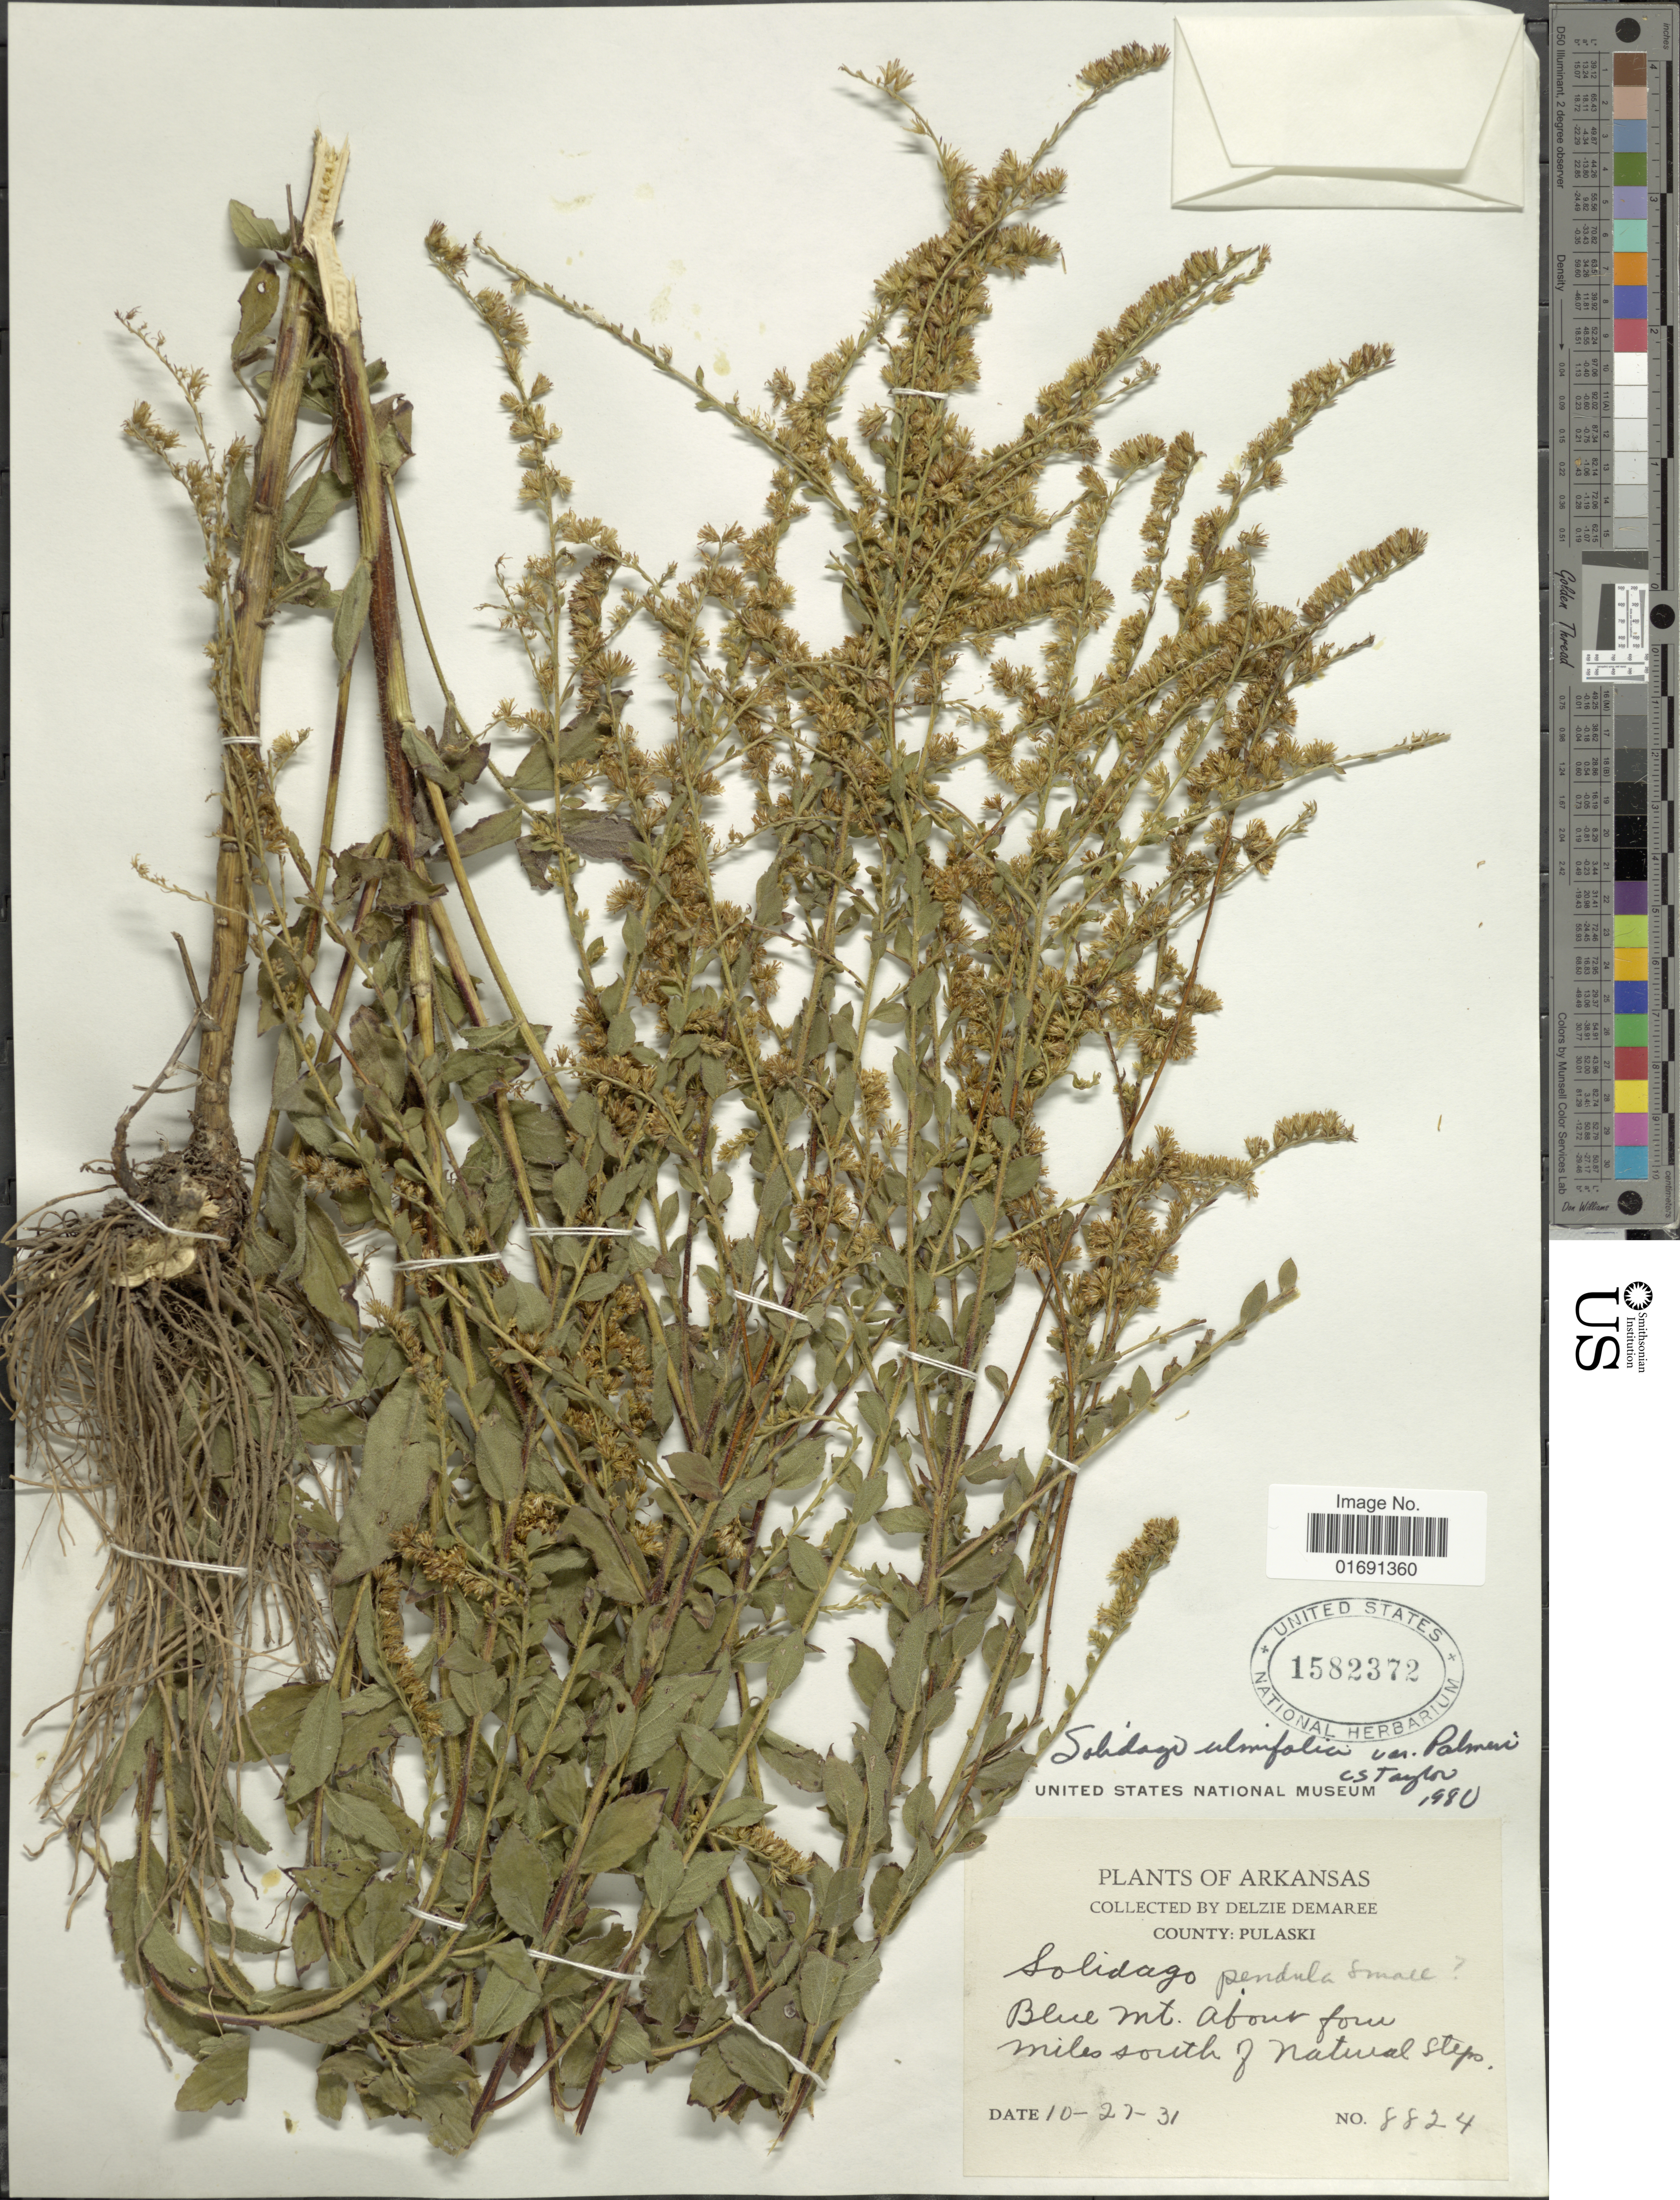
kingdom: Plantae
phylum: Tracheophyta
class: Magnoliopsida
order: Asterales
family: Asteraceae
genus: Solidago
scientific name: Solidago ulmifolia var. palmeri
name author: Mill.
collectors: D. Demaree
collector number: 8824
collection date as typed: Transcribed d/m/y: 27/10/31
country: United States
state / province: Arkansas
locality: County Pulaski, Blue Mt. about four miles south of Natural Steps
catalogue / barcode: US 1582372